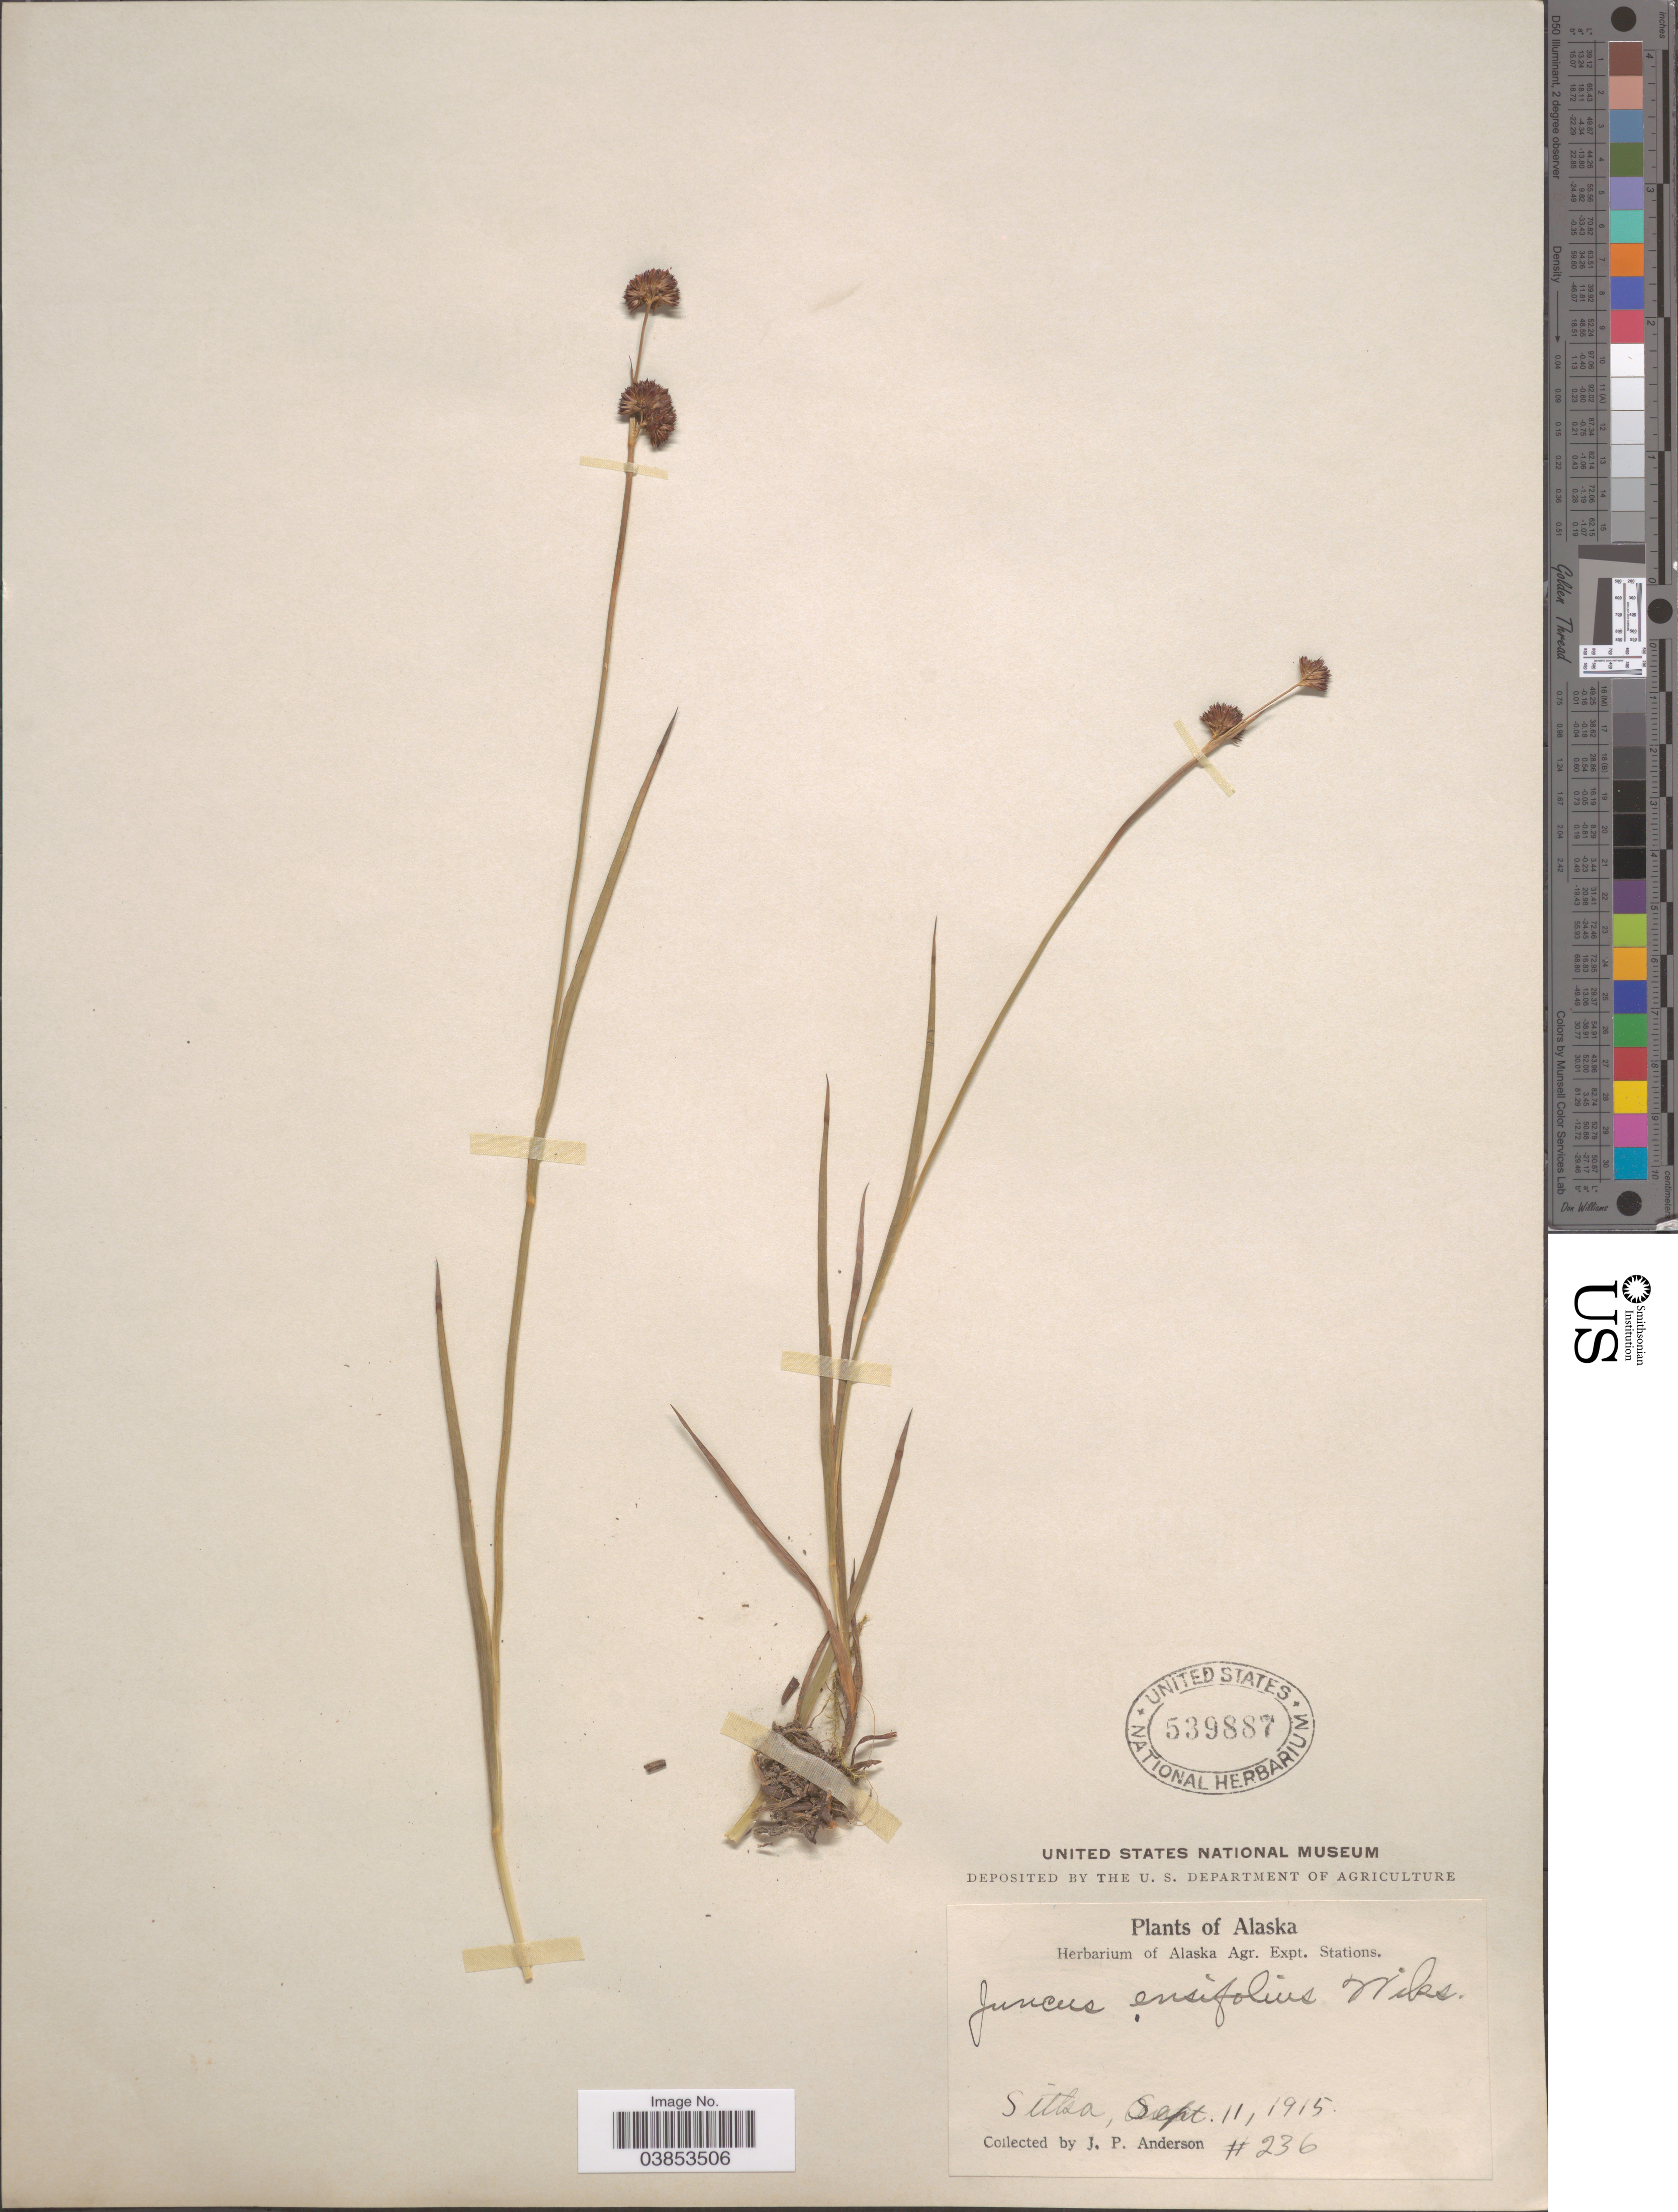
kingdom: Plantae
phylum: Tracheophyta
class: Liliopsida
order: Poales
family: Juncaceae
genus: Juncus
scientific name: Juncus ensifolius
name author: Wikstr.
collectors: J. P. Anderson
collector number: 236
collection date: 1915-09-11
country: United States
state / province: Alaska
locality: Sitka.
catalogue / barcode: US 539887